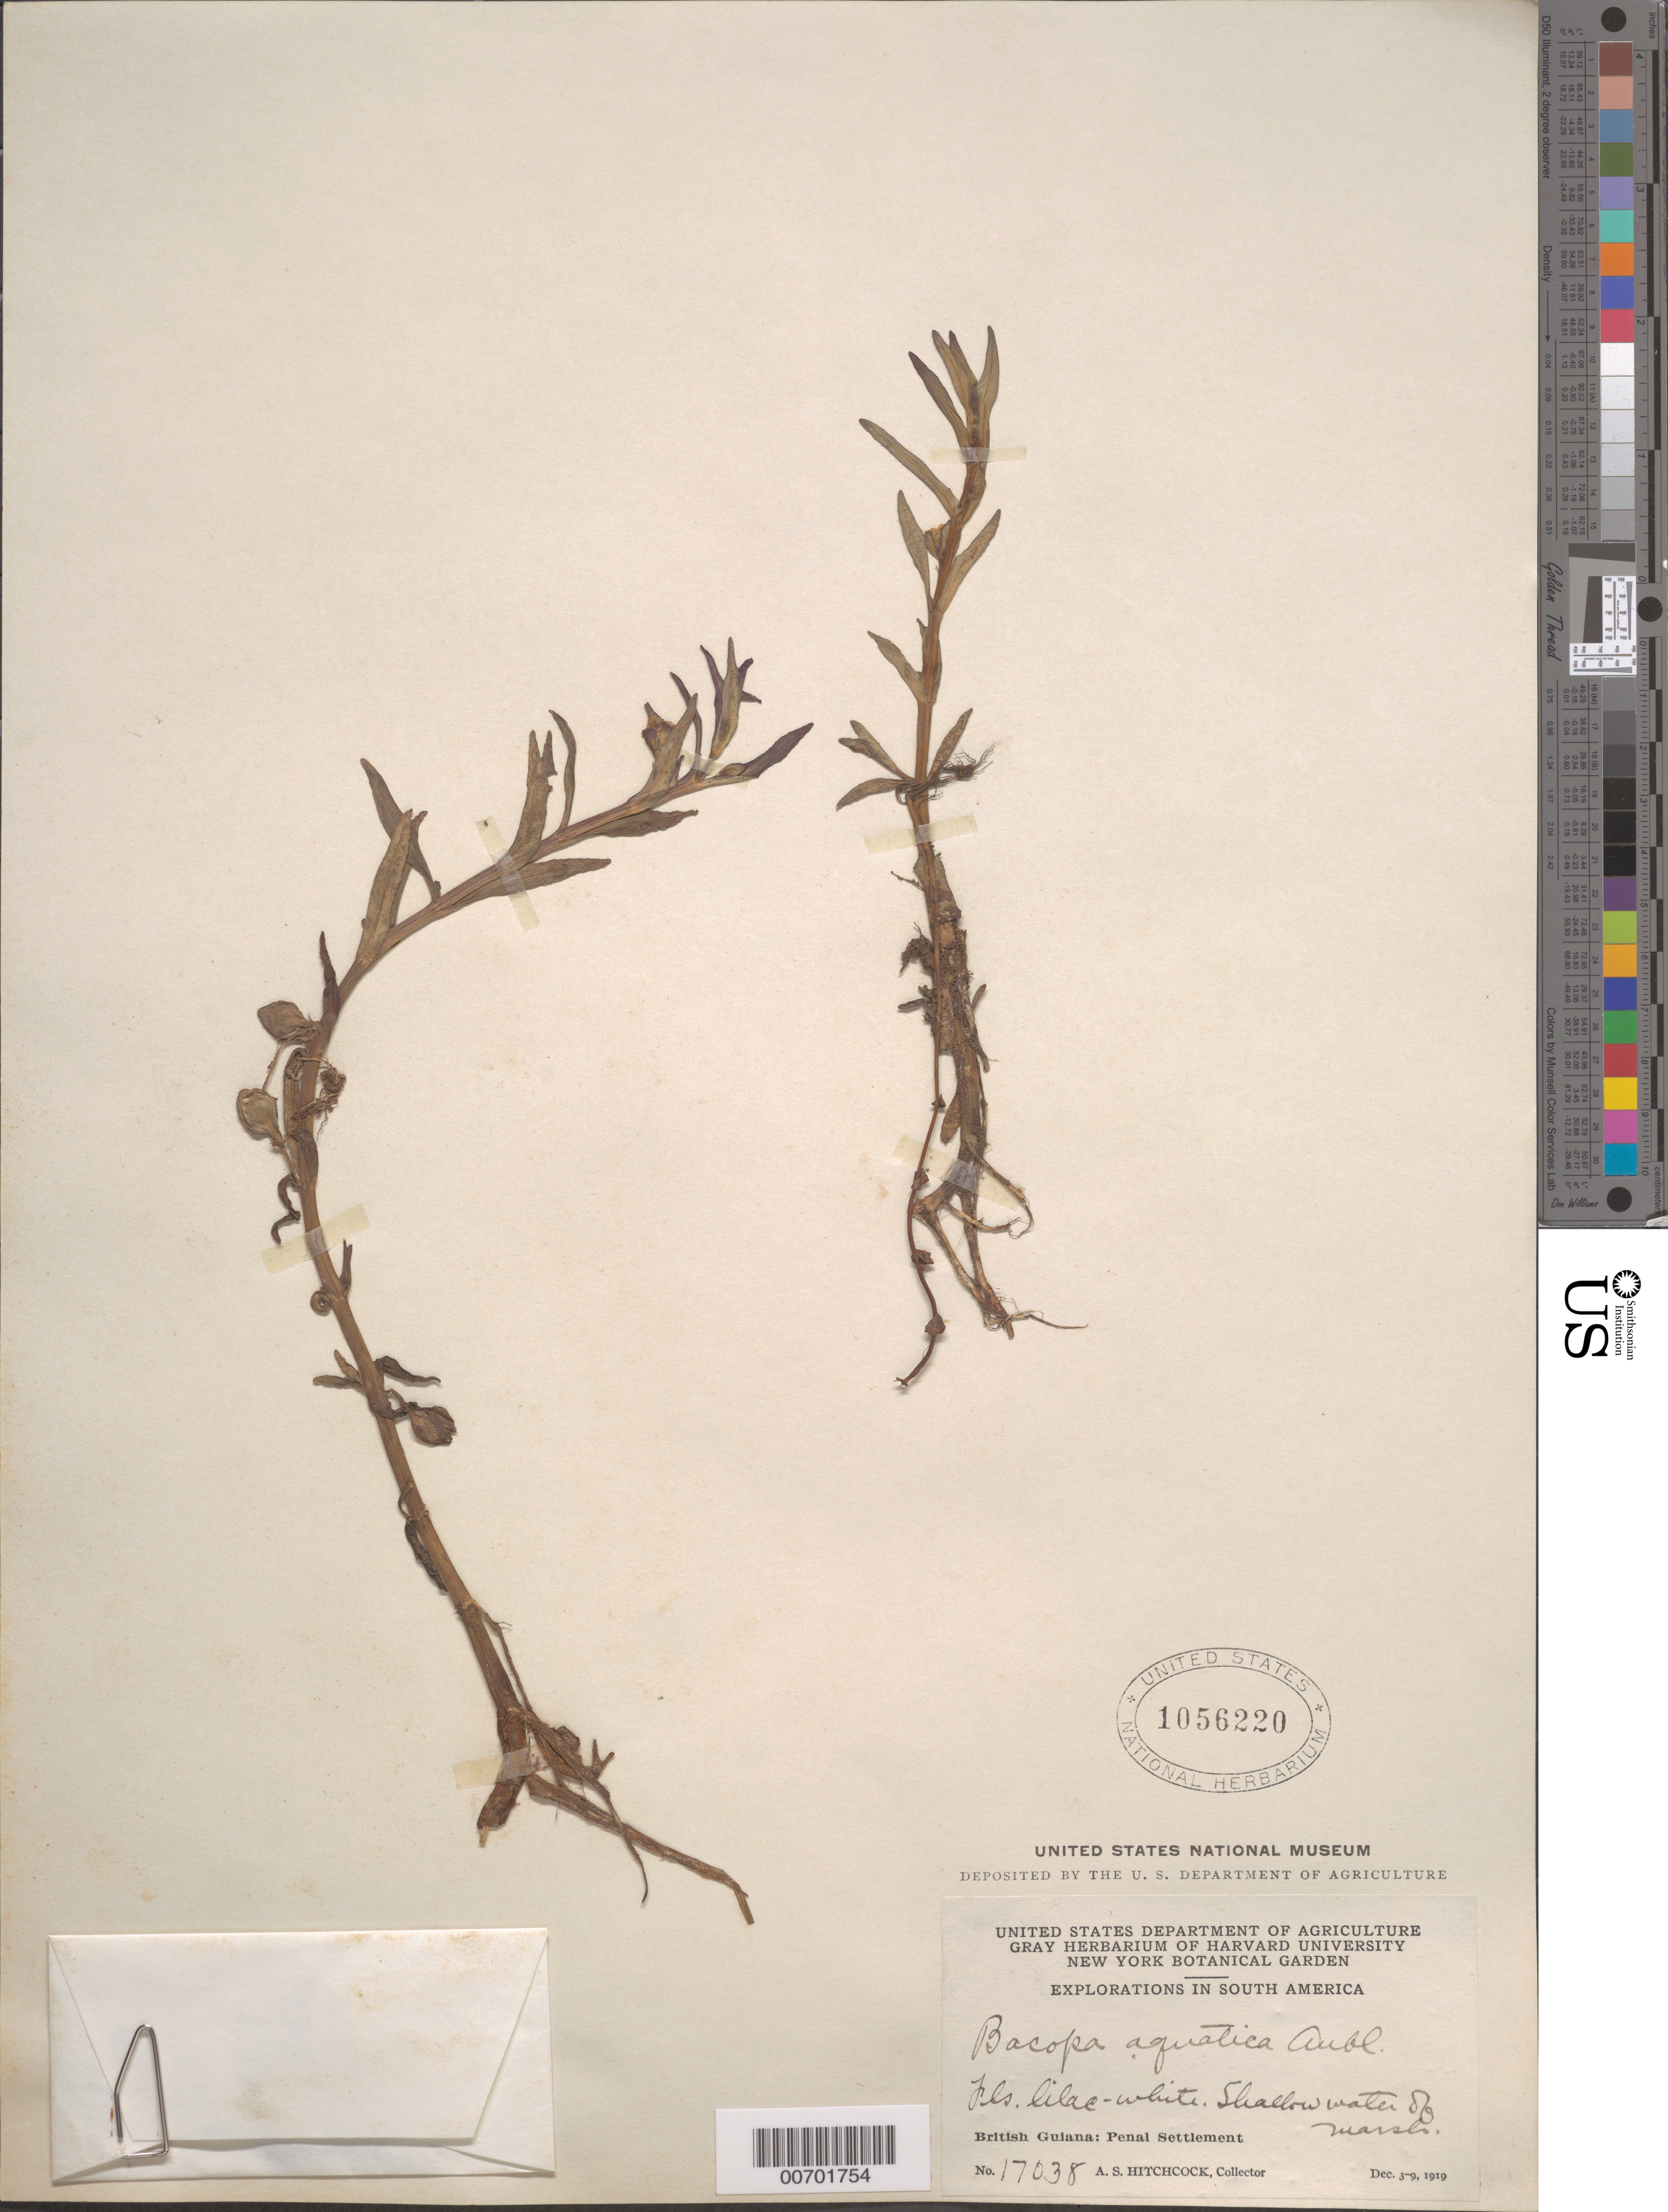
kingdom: Plantae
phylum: Tracheophyta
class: Magnoliopsida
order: Lamiales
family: Plantaginaceae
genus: Bacopa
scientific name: Bacopa aquatica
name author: Aubl.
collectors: A. S. Hitchcock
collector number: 17038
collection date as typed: Dec. 3-9, 1919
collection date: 1919-12-03/1919-12-09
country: Guyana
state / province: Cuyuni-Mazaruni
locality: Penal Settlement, on W side of Essequibo River, near mouth of Mazaruni River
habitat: Shallow water of marsh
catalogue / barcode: US 1056220